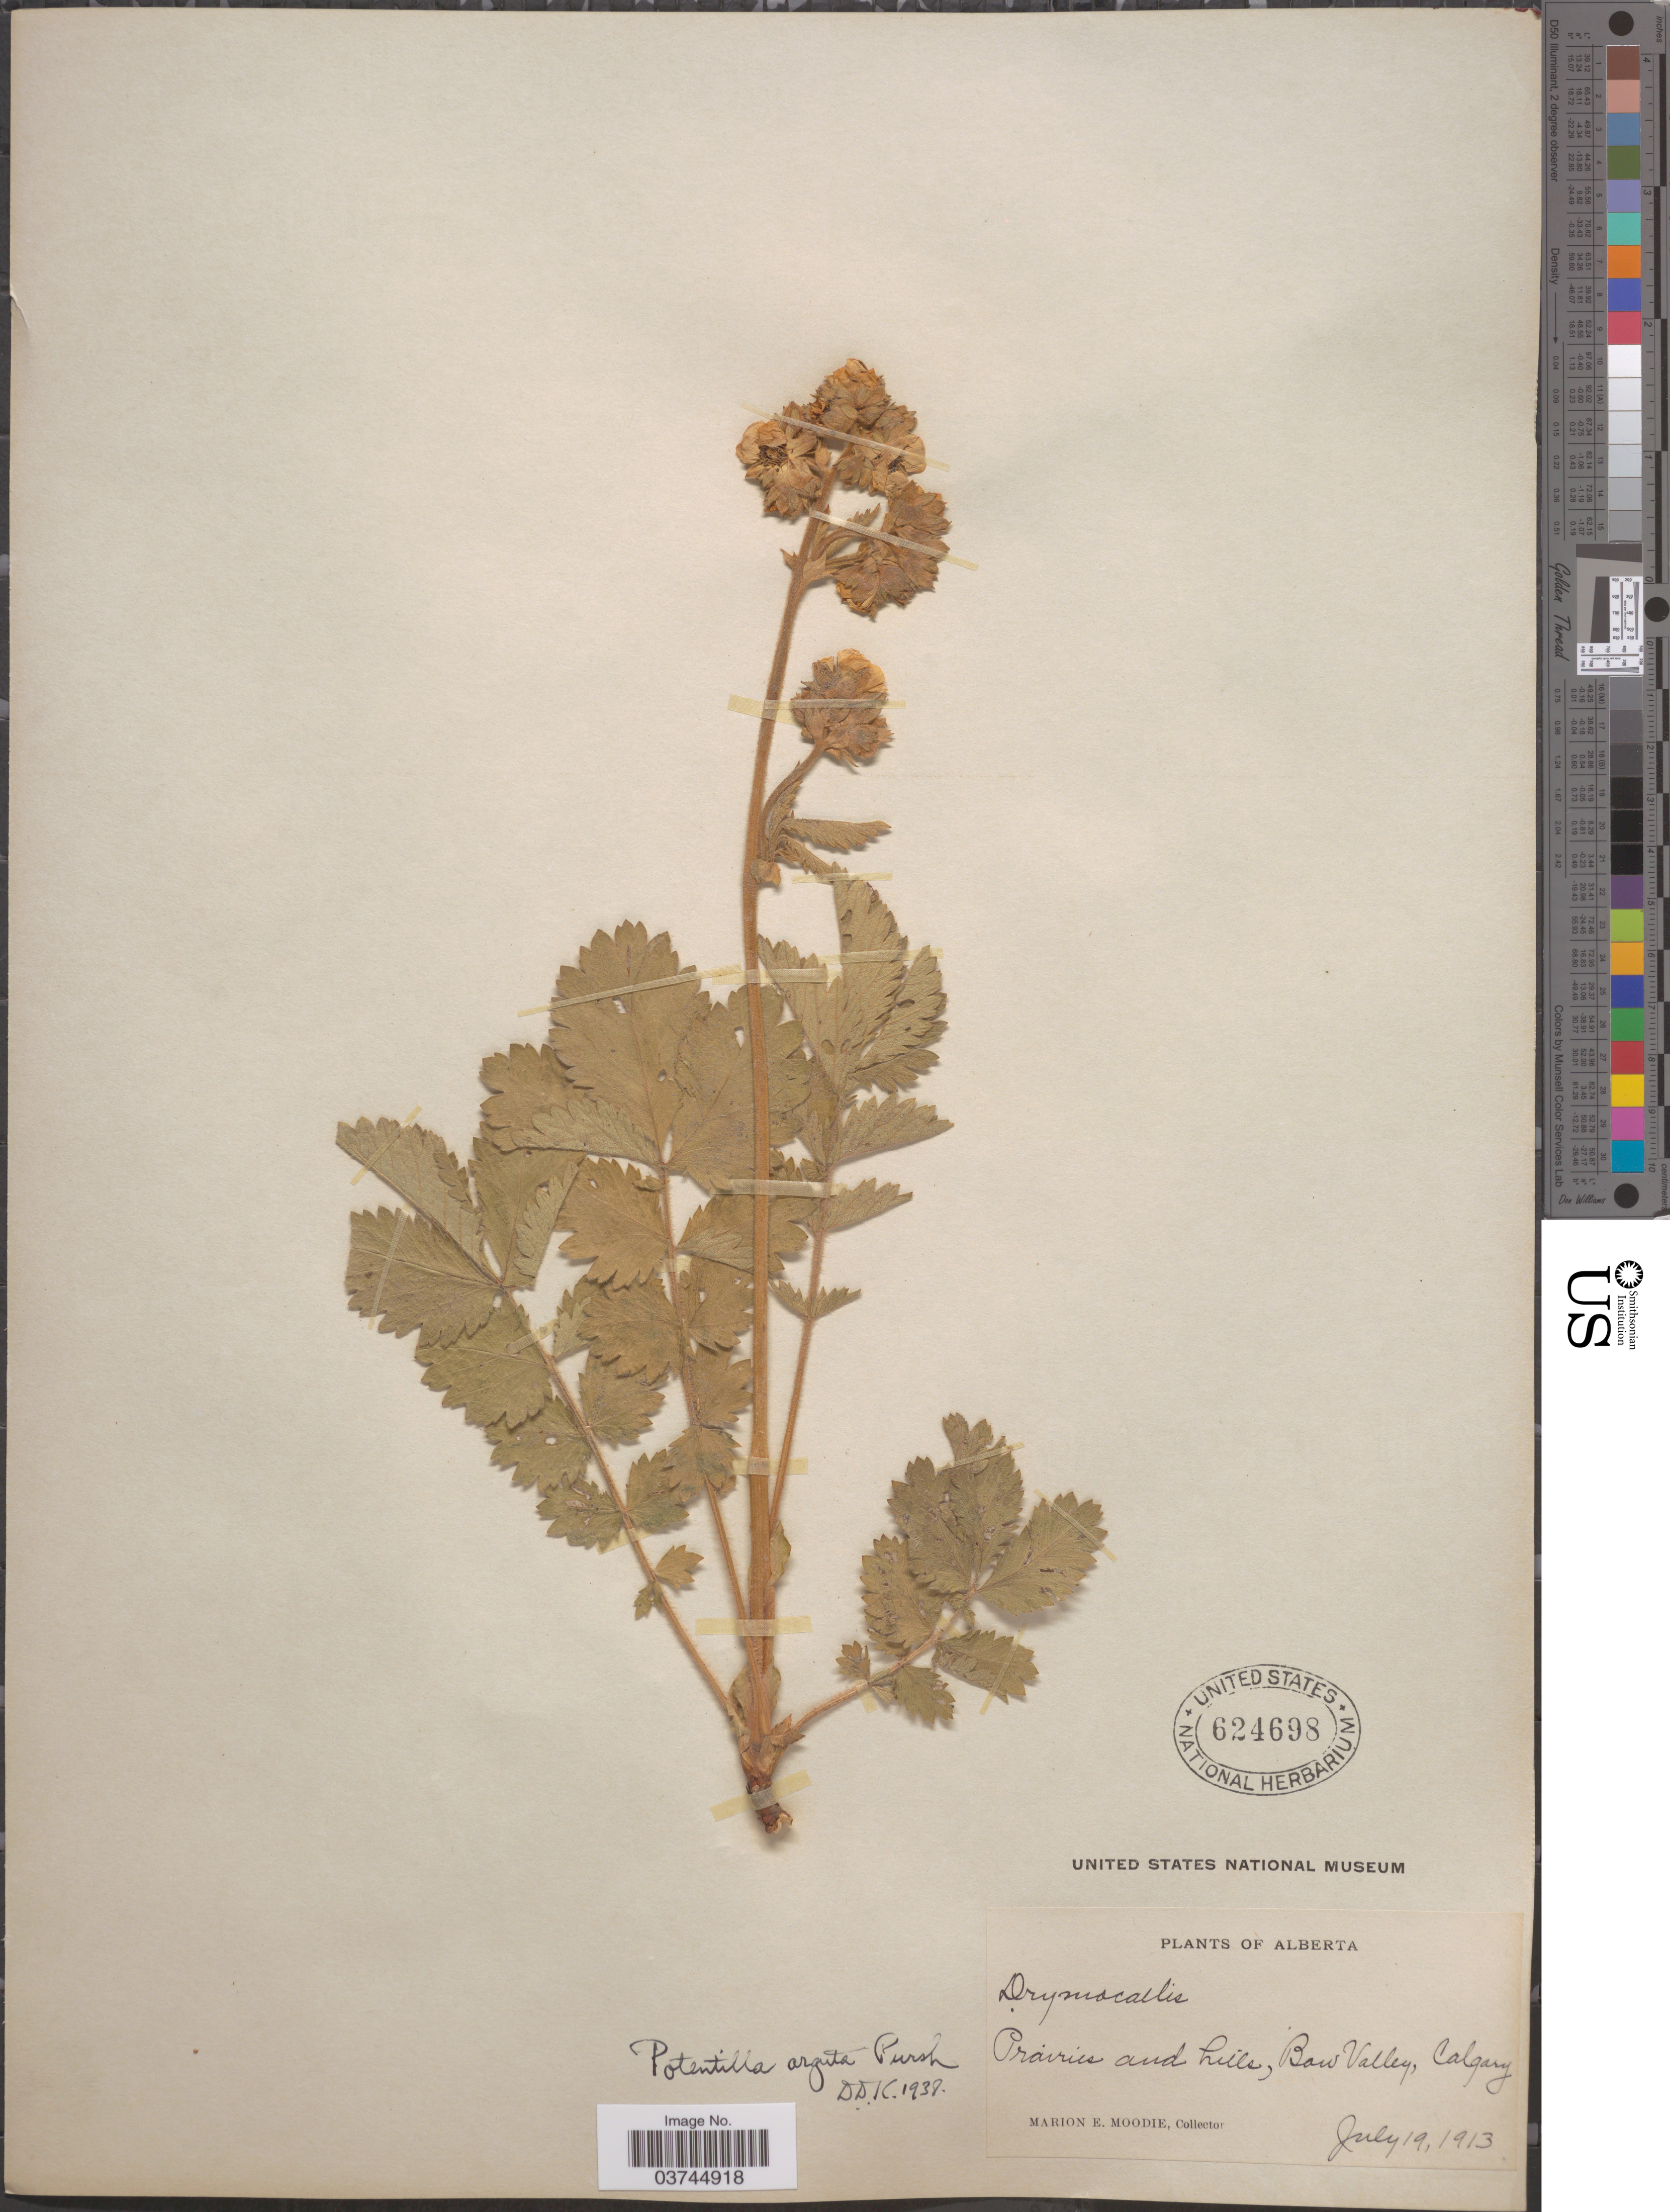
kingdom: Plantae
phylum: Tracheophyta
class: Magnoliopsida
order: Rosales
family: Rosaceae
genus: Drymocallis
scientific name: Drymocallis arguta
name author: (Pursh) Rydb.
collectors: M. E. Moodie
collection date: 1913-07-19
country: Canada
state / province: Alberta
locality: Prairies and hills, Bow Valley, Calgary.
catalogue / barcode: US 624698